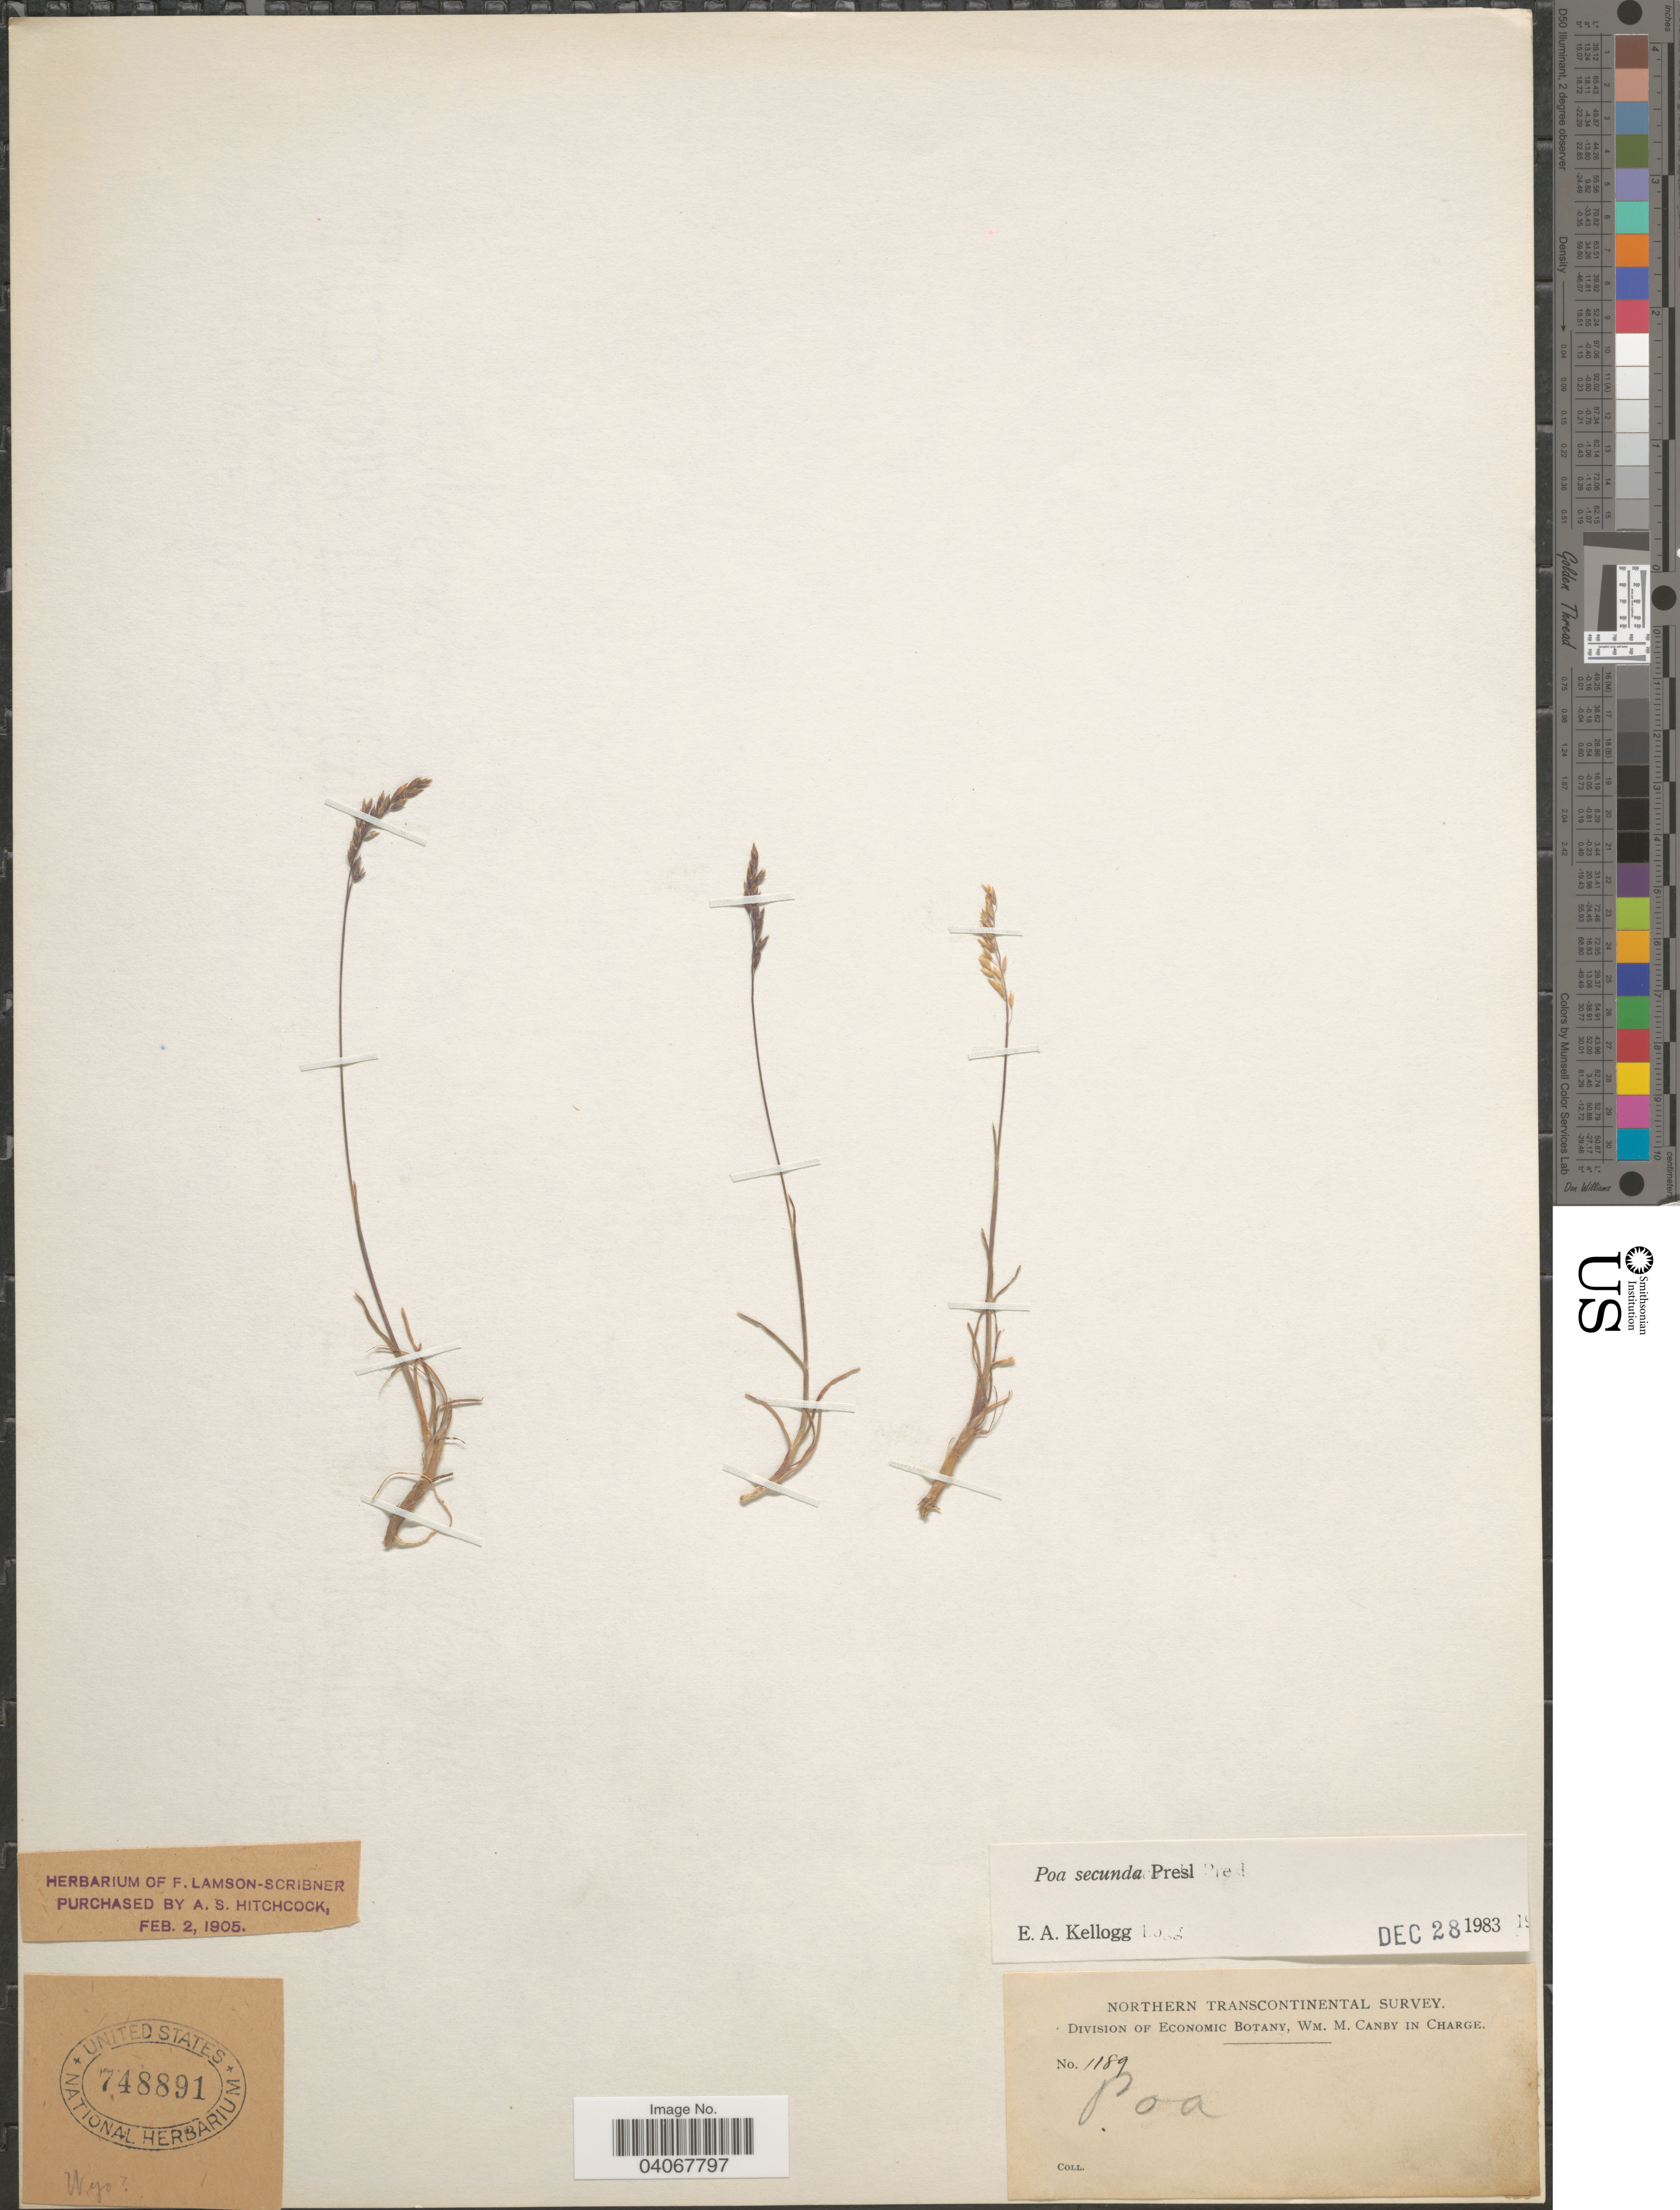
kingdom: Plantae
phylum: Tracheophyta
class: Liliopsida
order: Poales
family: Poaceae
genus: Poa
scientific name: Poa secunda subsp. secunda var. secunda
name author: J. Presl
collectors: ex herb. F. Lamson Scribner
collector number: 1189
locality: Northern Transcontinental Survey.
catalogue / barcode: US 748891